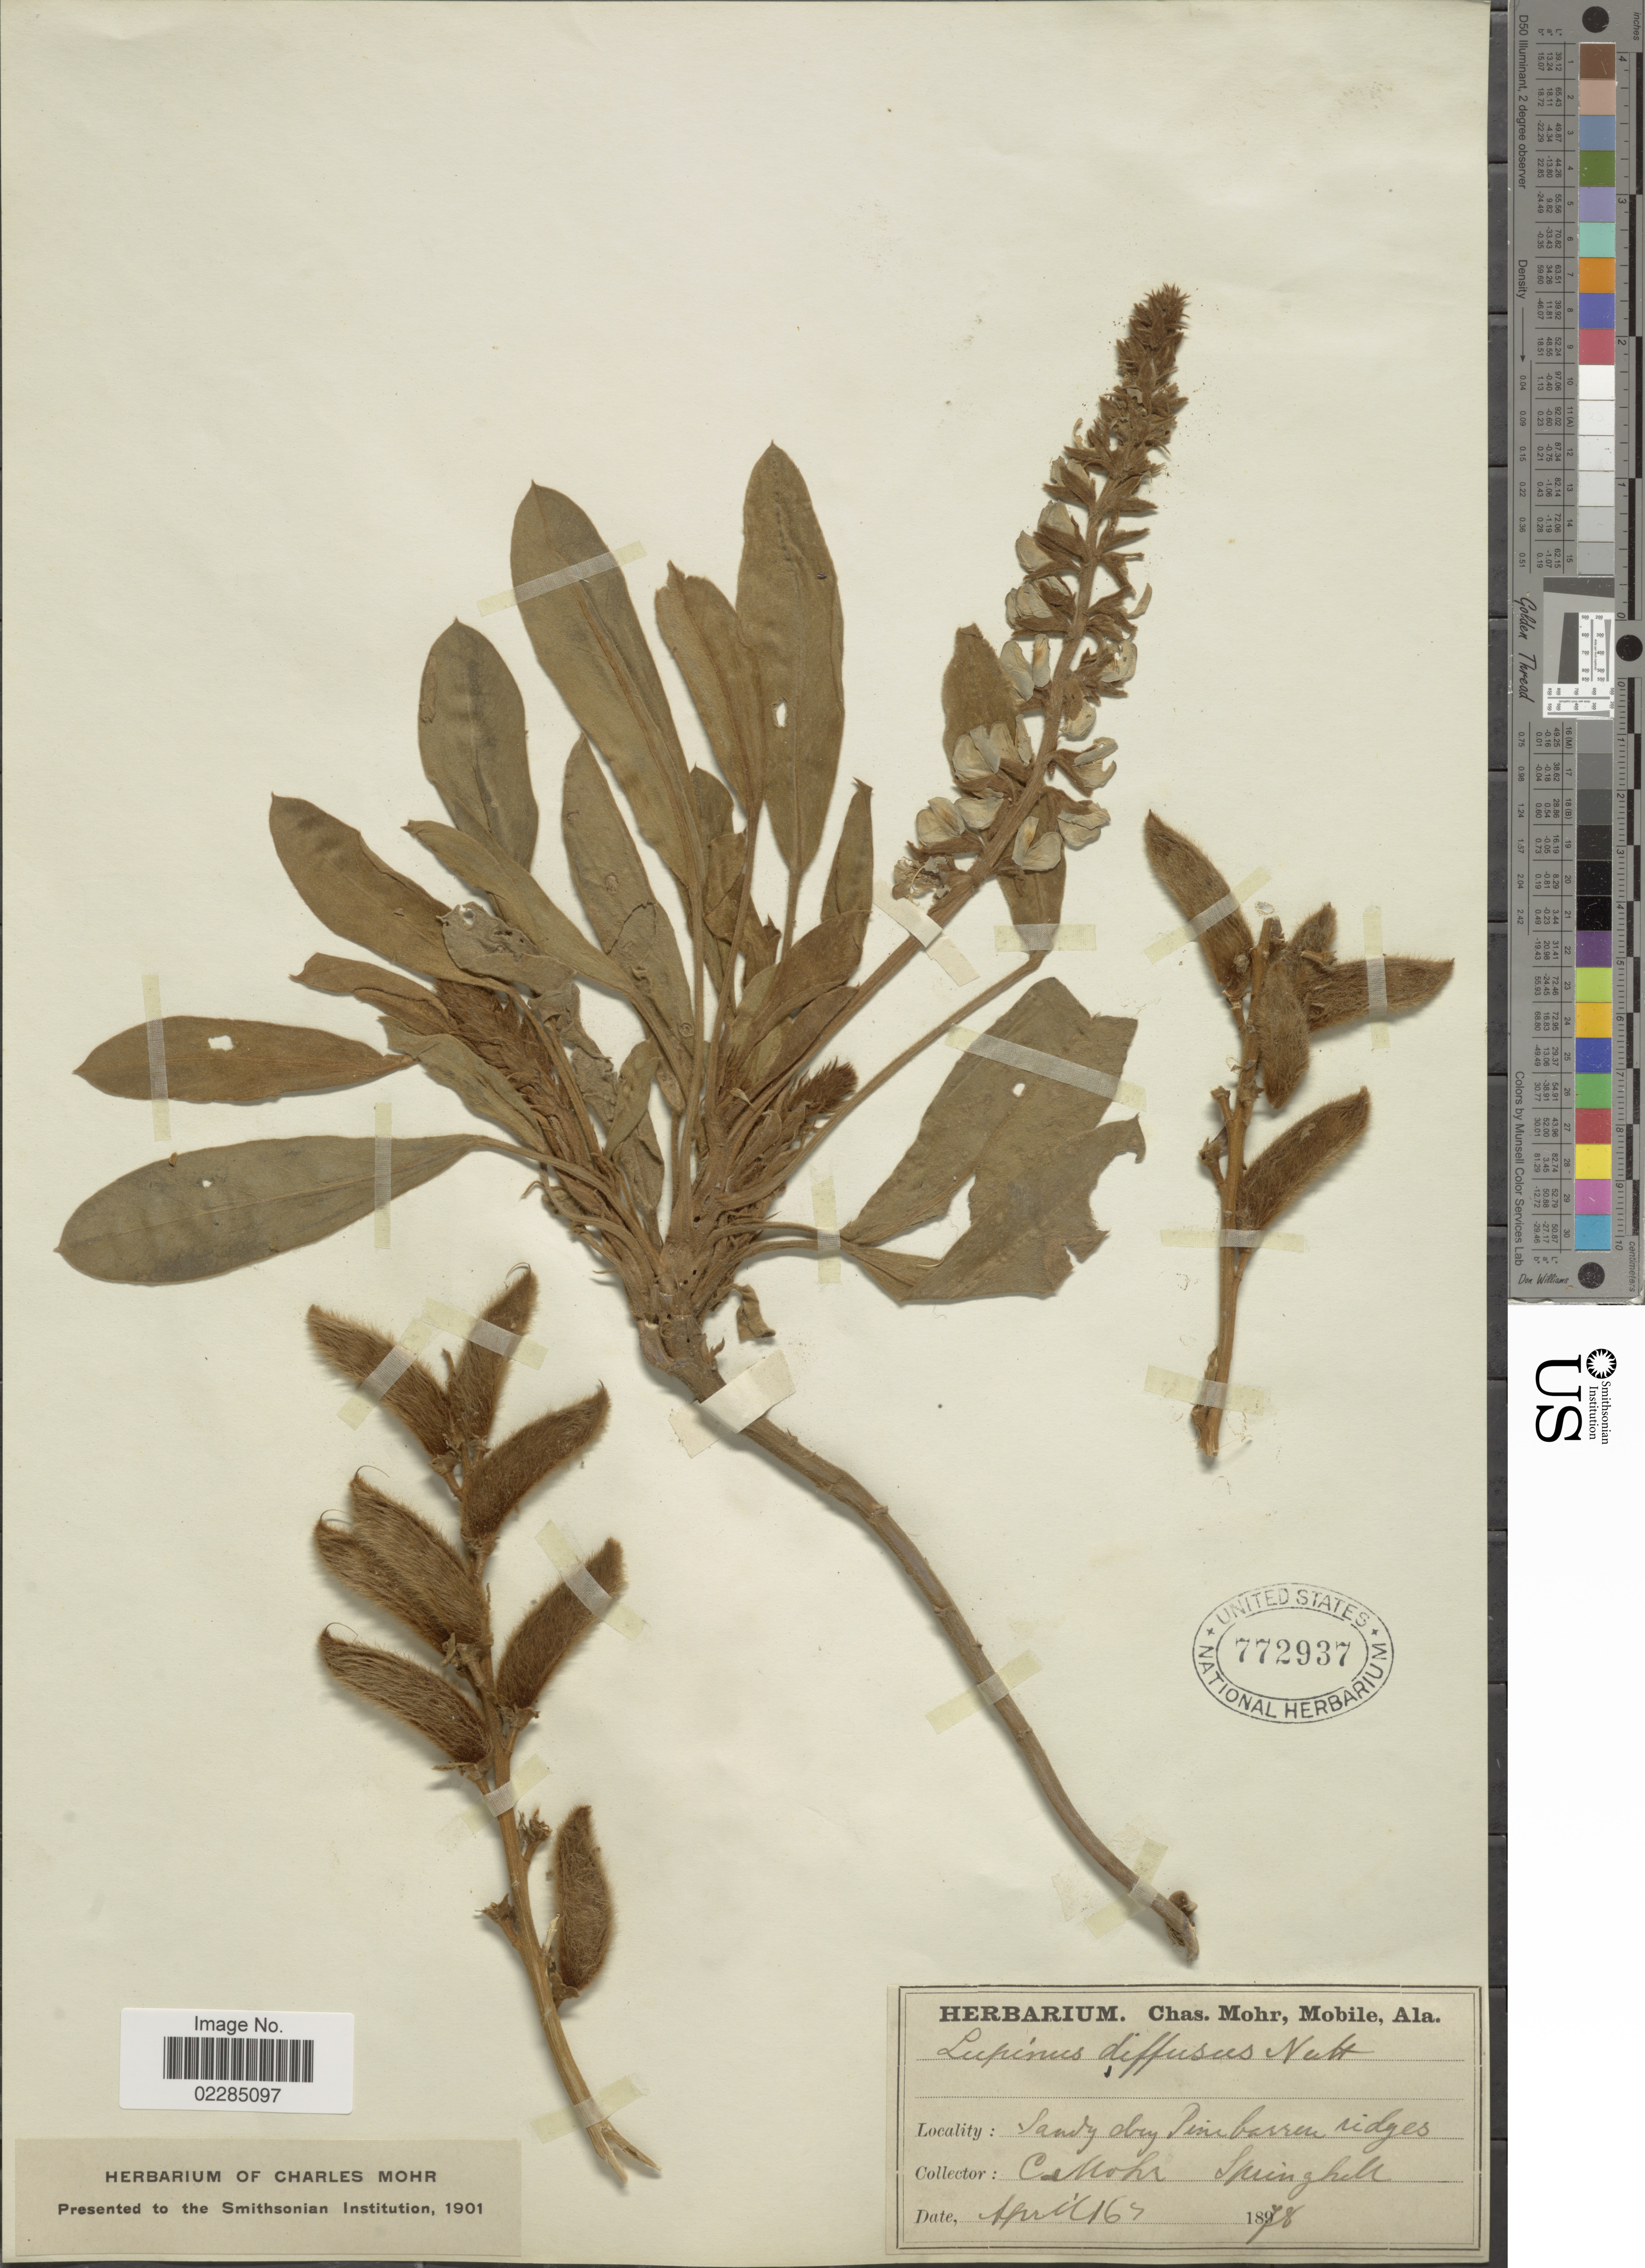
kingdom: Plantae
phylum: Tracheophyta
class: Magnoliopsida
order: Fabales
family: Fabaceae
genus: Lupinus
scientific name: Lupinus diffusus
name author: Nutt.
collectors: C. T. Mohr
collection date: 1878-04-16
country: United States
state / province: Alabama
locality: Pine barren ridges, Spring hill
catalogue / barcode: US 772937